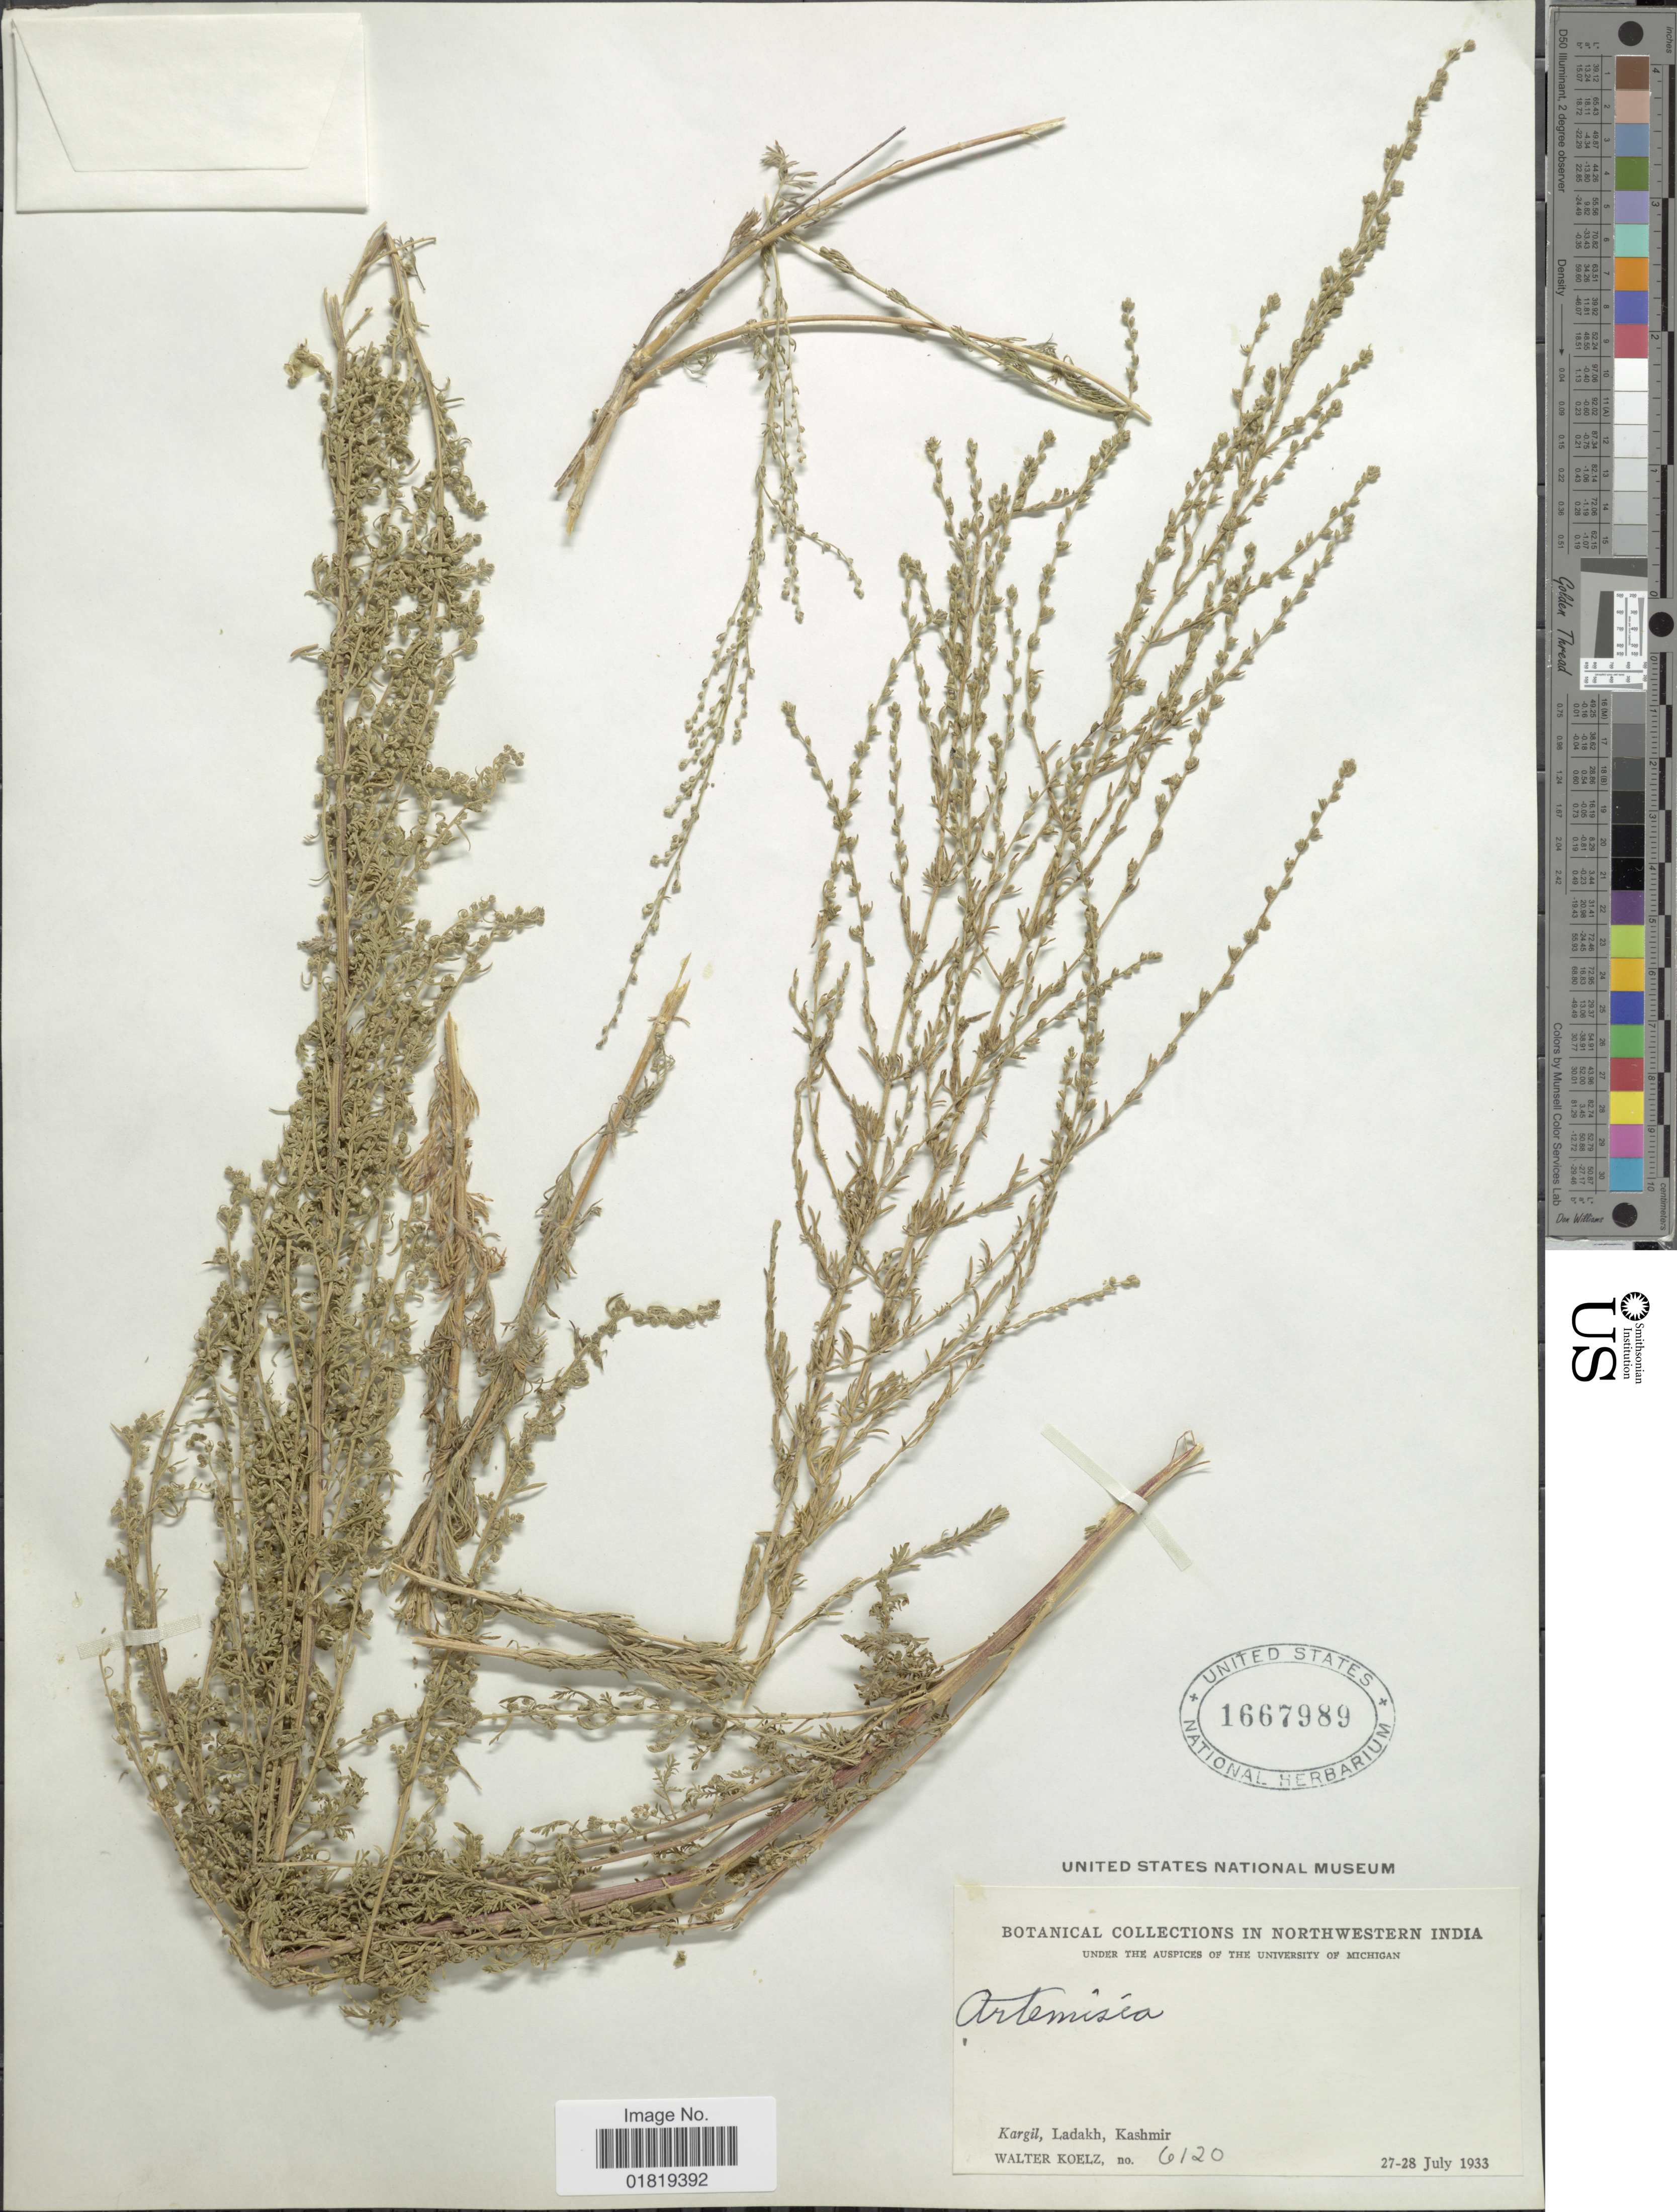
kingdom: Plantae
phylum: Tracheophyta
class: Magnoliopsida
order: Asterales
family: Asteraceae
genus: Artemisia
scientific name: Artemisia sp.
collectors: W. N. Koelz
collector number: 6120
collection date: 1933-07-27/1933-07-28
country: India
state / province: Jammu and Kashmir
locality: Kargil, Ladakh, Kashmir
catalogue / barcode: US 1667989